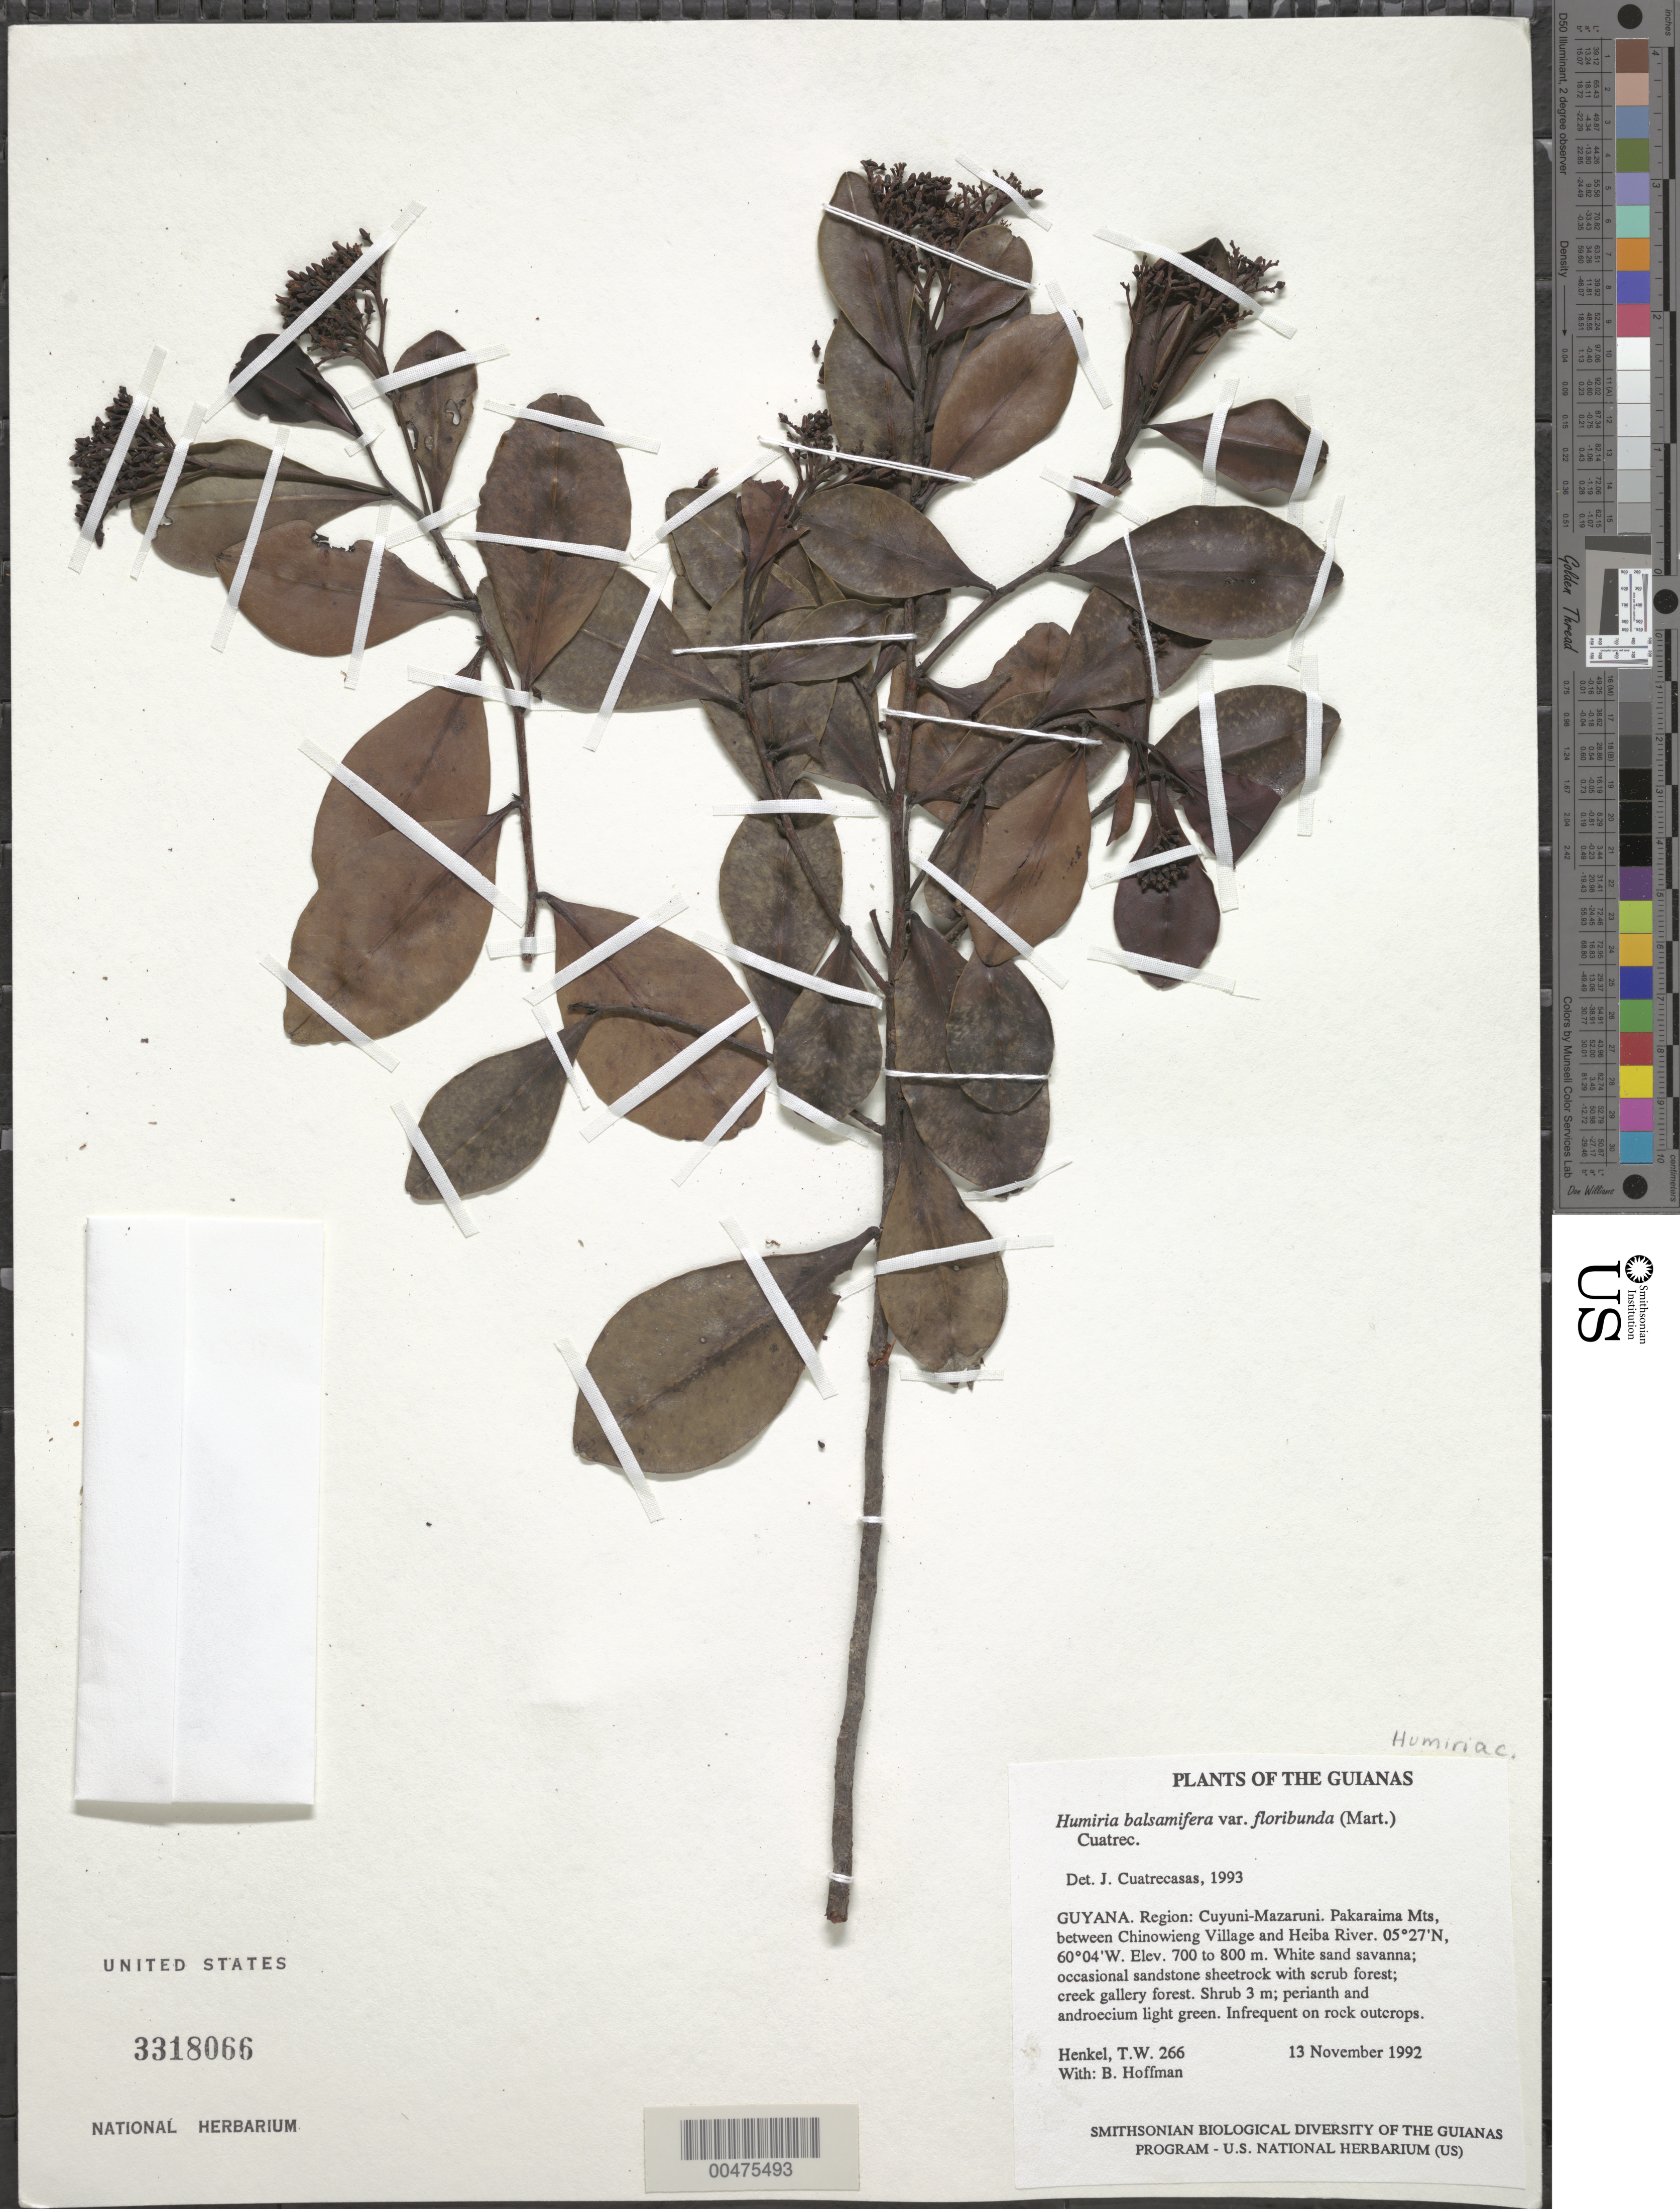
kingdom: Plantae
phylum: Tracheophyta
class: Magnoliopsida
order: Malpighiales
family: Humiriaceae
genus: Humiria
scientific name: Humiria balsamifera var. floribunda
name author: (Mart.) Cuatrec.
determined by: Cuatrecasas, J.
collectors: T. Henkel & B. Hoffman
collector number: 266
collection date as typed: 13 November 1992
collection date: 1992-11-13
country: Guyana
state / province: Cuyuni-Mazaruni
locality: Pakaraima Mts, between Chinowieng Village and Heiba River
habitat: White sand savanna; occasional sandstone sheetrock with scrub forest; creek gallery forest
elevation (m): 700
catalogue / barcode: US 3318066